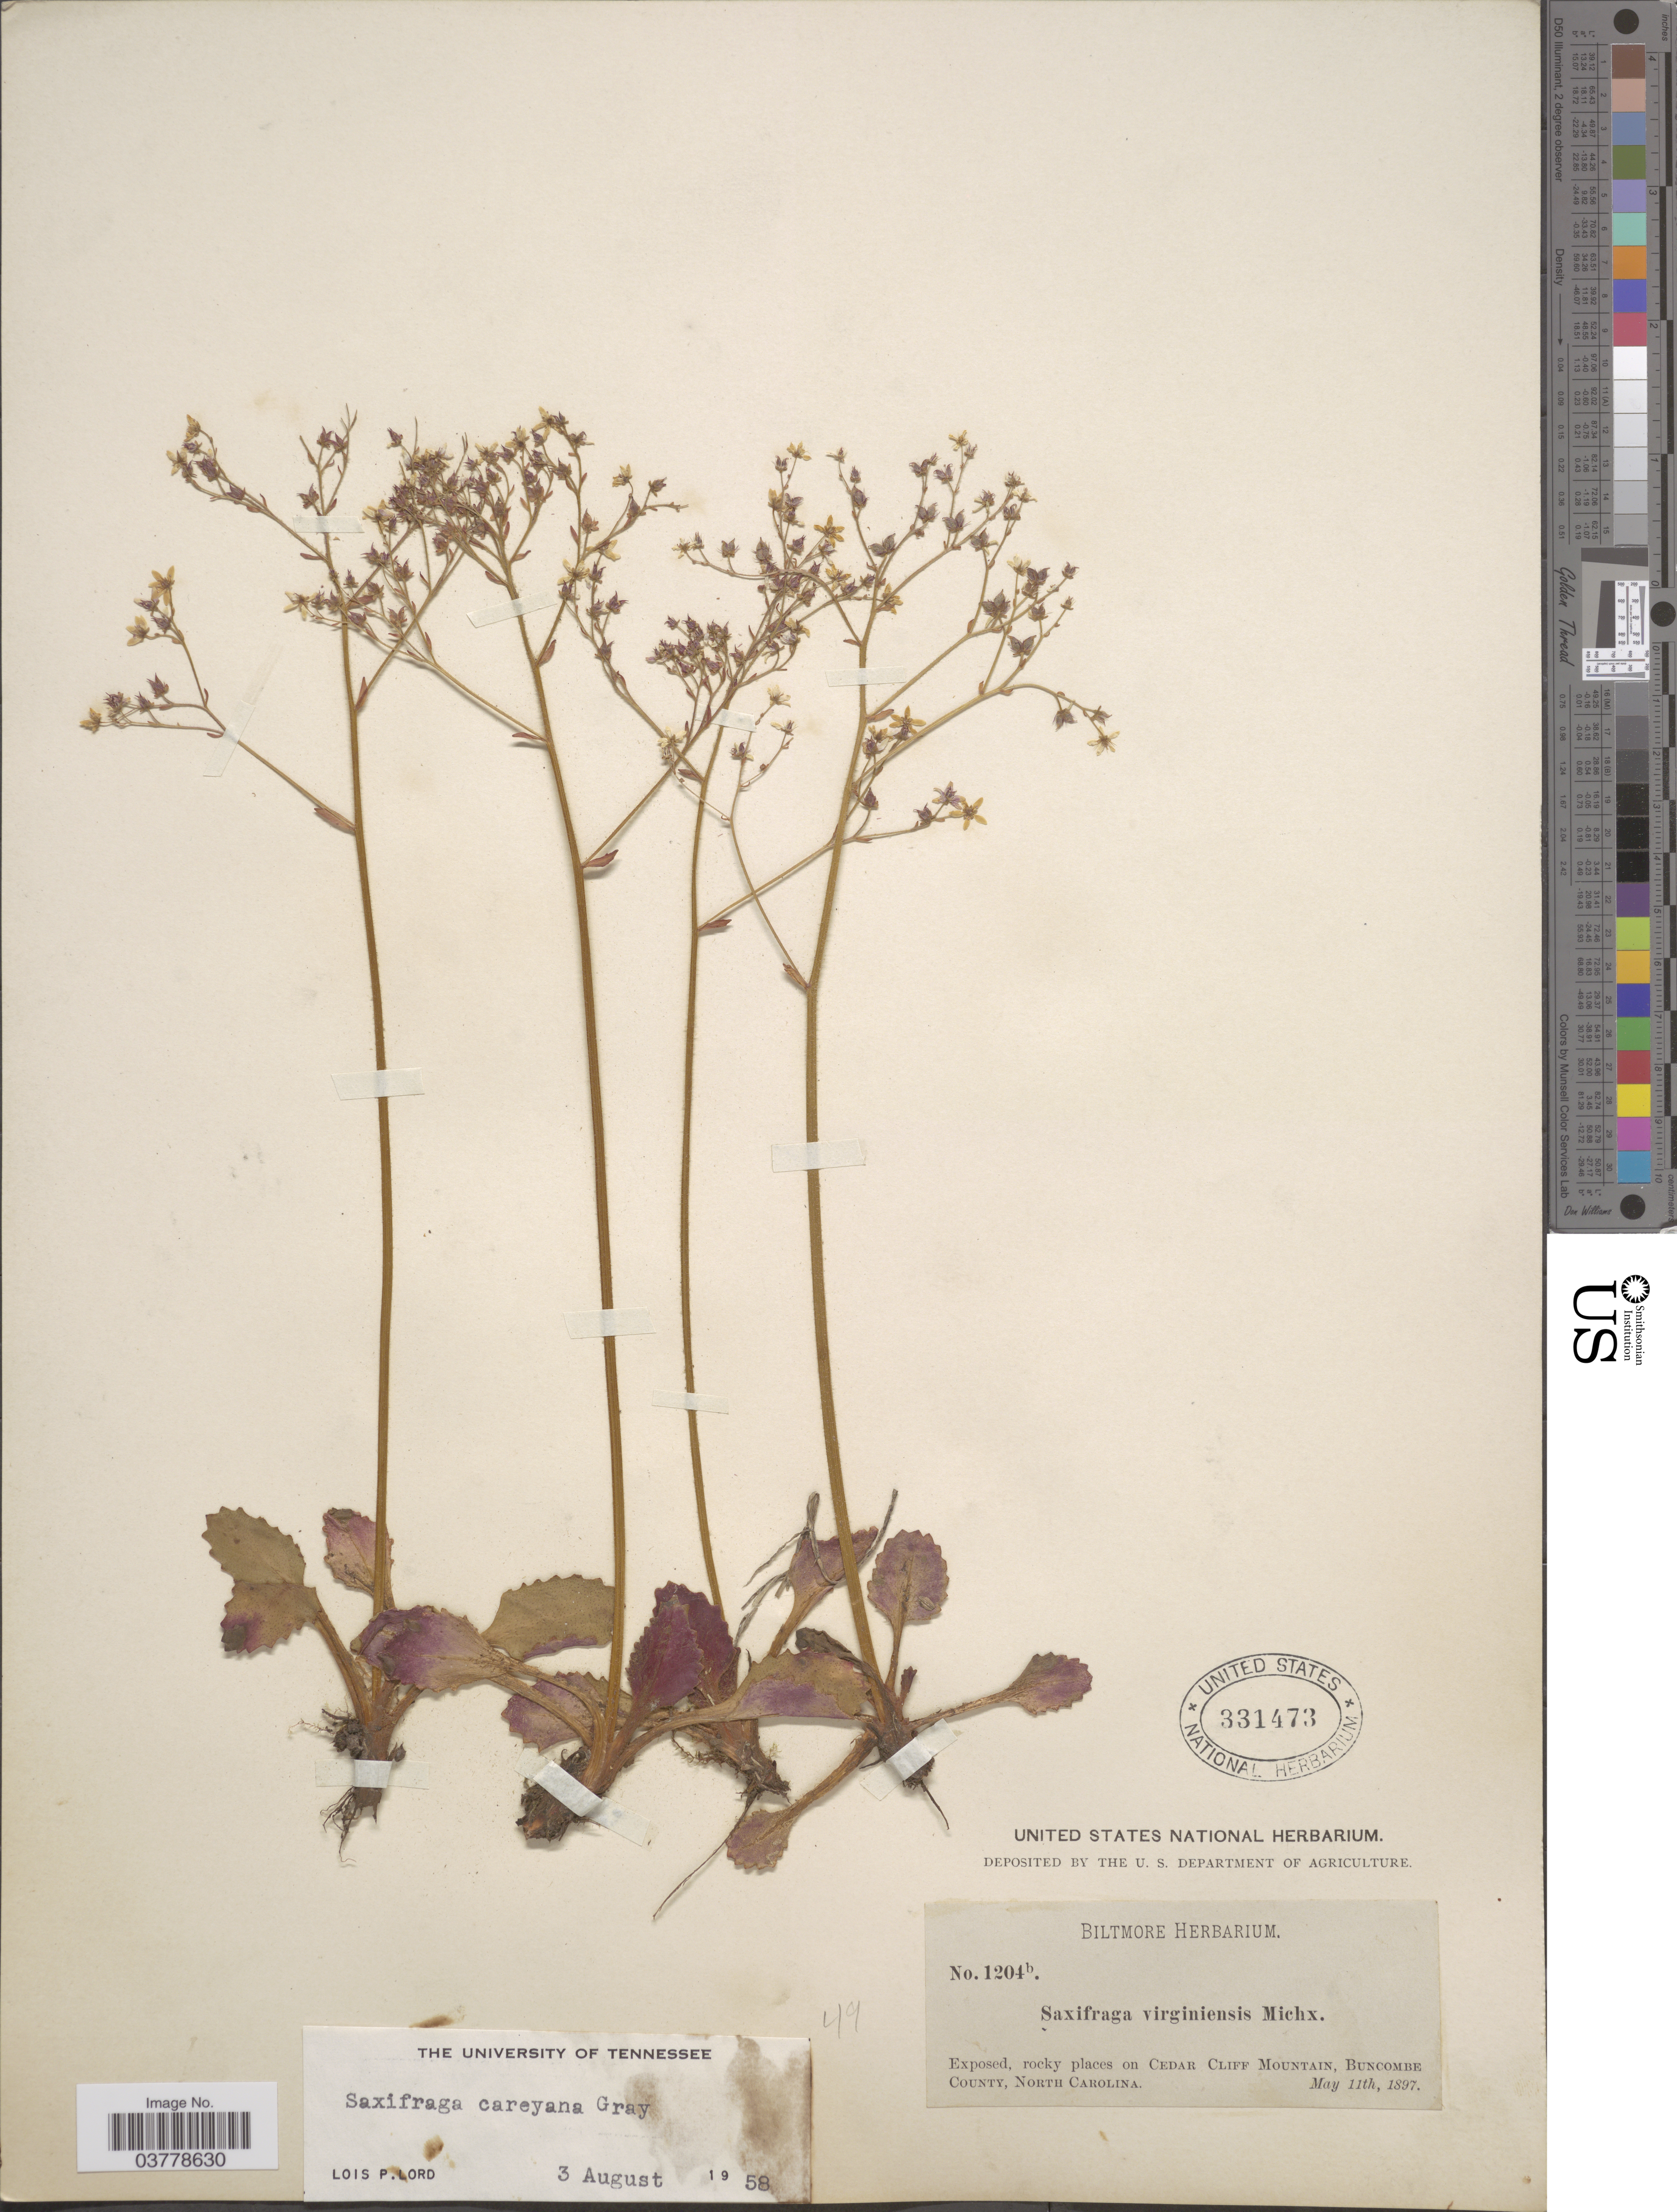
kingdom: Plantae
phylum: Tracheophyta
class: Magnoliopsida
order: Saxifragales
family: Saxifragaceae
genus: Saxifraga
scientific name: Saxifraga careyana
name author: A. Gray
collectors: ex herb. Biltmore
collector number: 1204b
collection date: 1897-05-11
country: United States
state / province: North Carolina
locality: Cedar Cliff Mountain, Buncombe County.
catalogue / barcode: US 331473